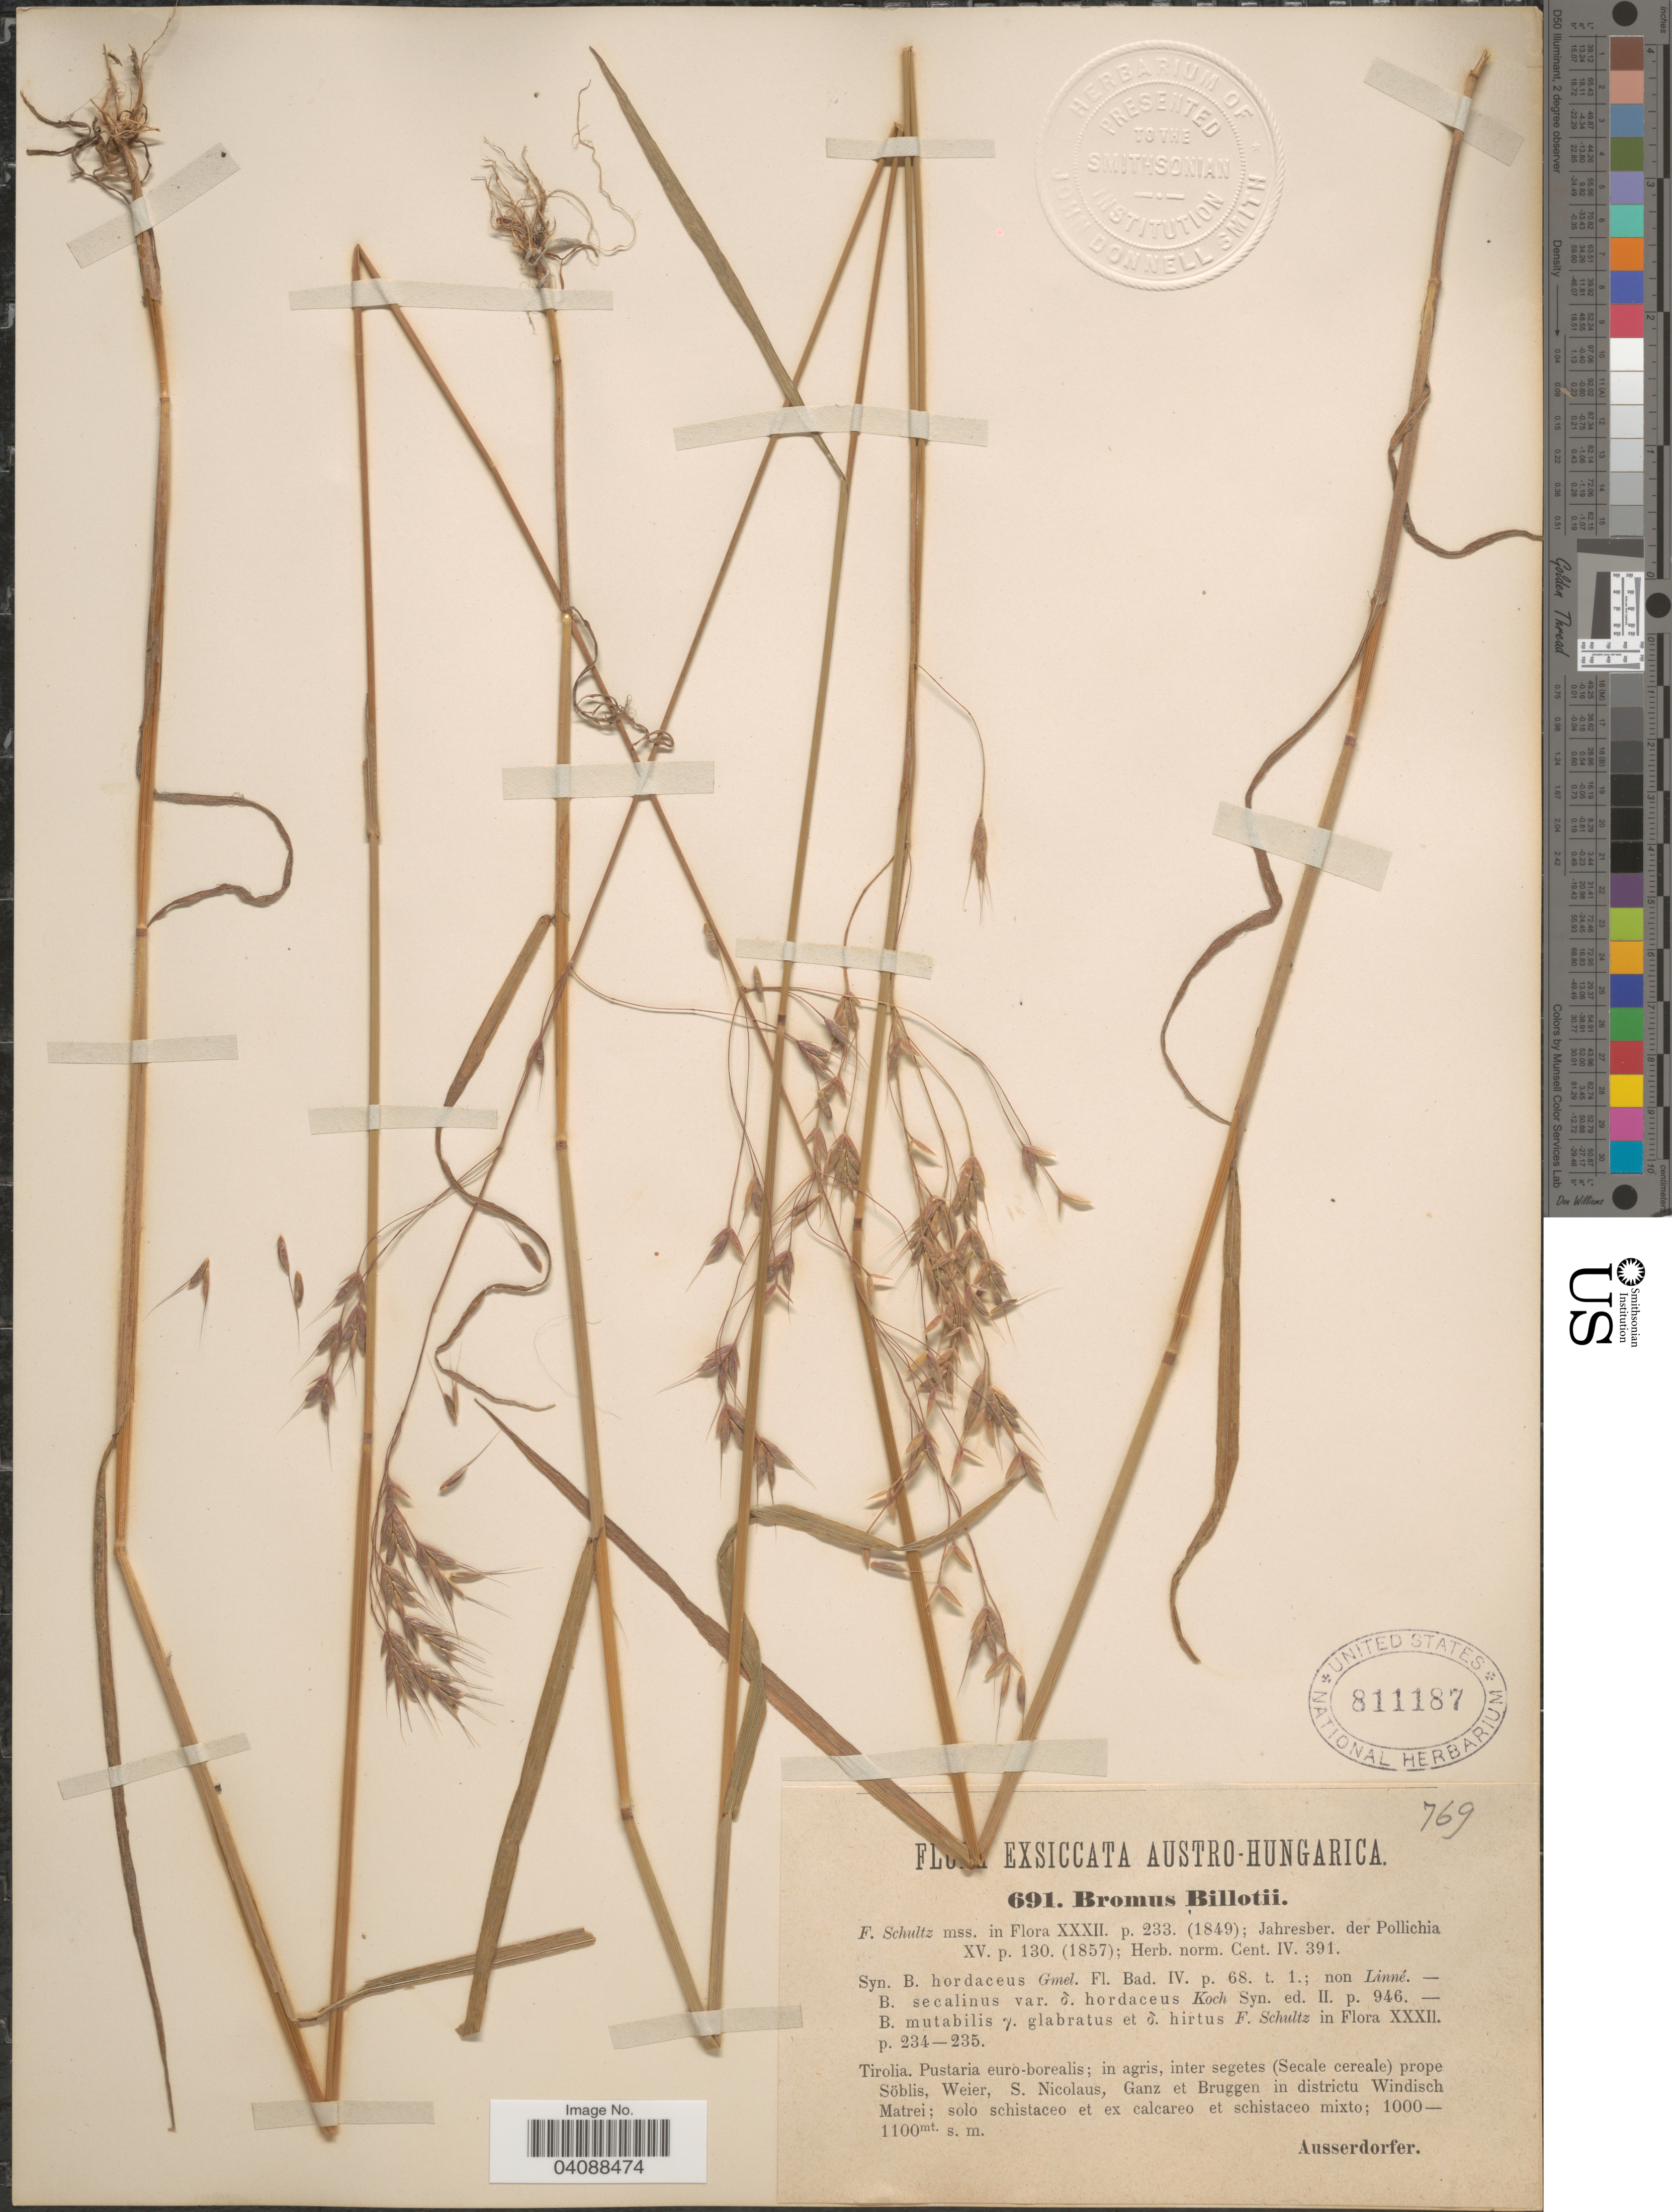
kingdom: Plantae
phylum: Tracheophyta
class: Liliopsida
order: Poales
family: Poaceae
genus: Bromus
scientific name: Bromus secalinus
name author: L.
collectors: Ausserdorfer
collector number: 691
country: Austria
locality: Austro-Hungarica. Tirolia. Pustaria euro-borealis; in agris, inter segetes (Secale cereale) prope Söblis, Weier, S. Nicolaus, Ganz et Bruggen in districtu Windisch Matrei.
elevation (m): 1000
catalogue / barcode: US 811187